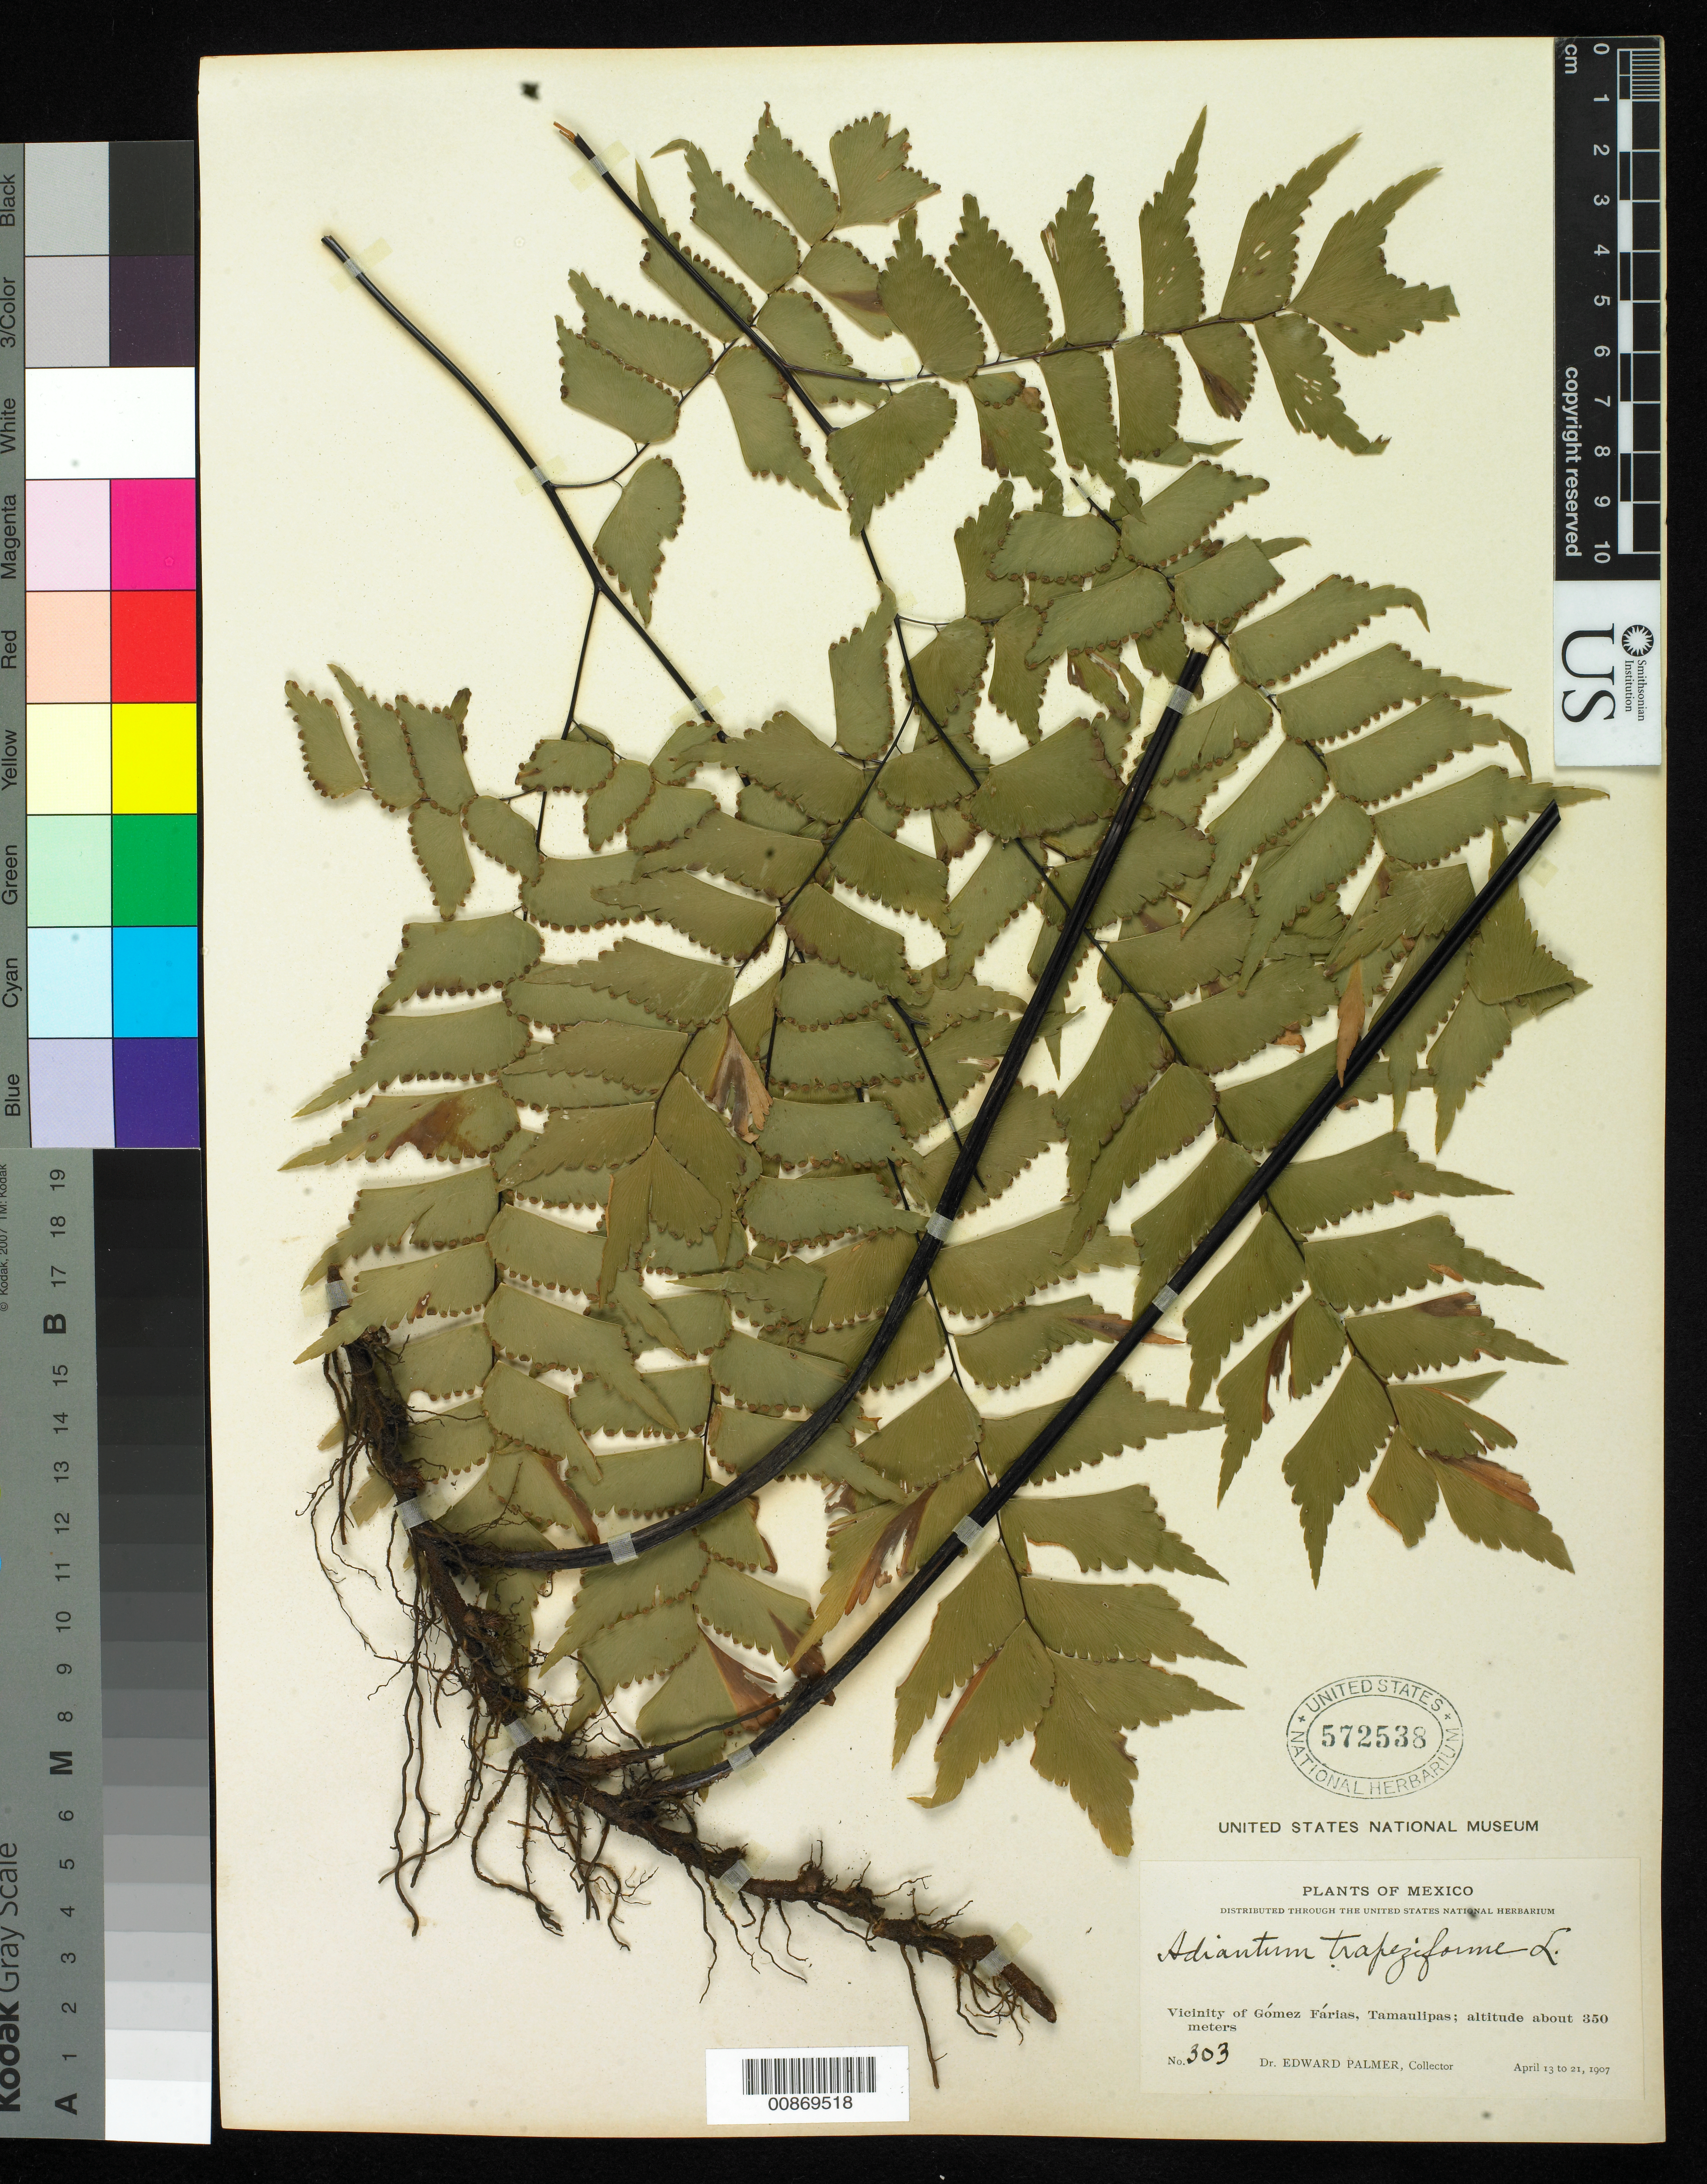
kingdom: Plantae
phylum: Tracheophyta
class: Polypodiopsida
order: Polypodiales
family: Pteridaceae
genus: Adiantum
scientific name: Adiantum trapeziforme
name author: L.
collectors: E. Palmer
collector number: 303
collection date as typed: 13 Apr 1907 to 21 Apr 1907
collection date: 1907-04-13/1907-04-21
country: Mexico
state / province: Tamaulipas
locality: Vicinity of Gómez Farias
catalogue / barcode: US 572538